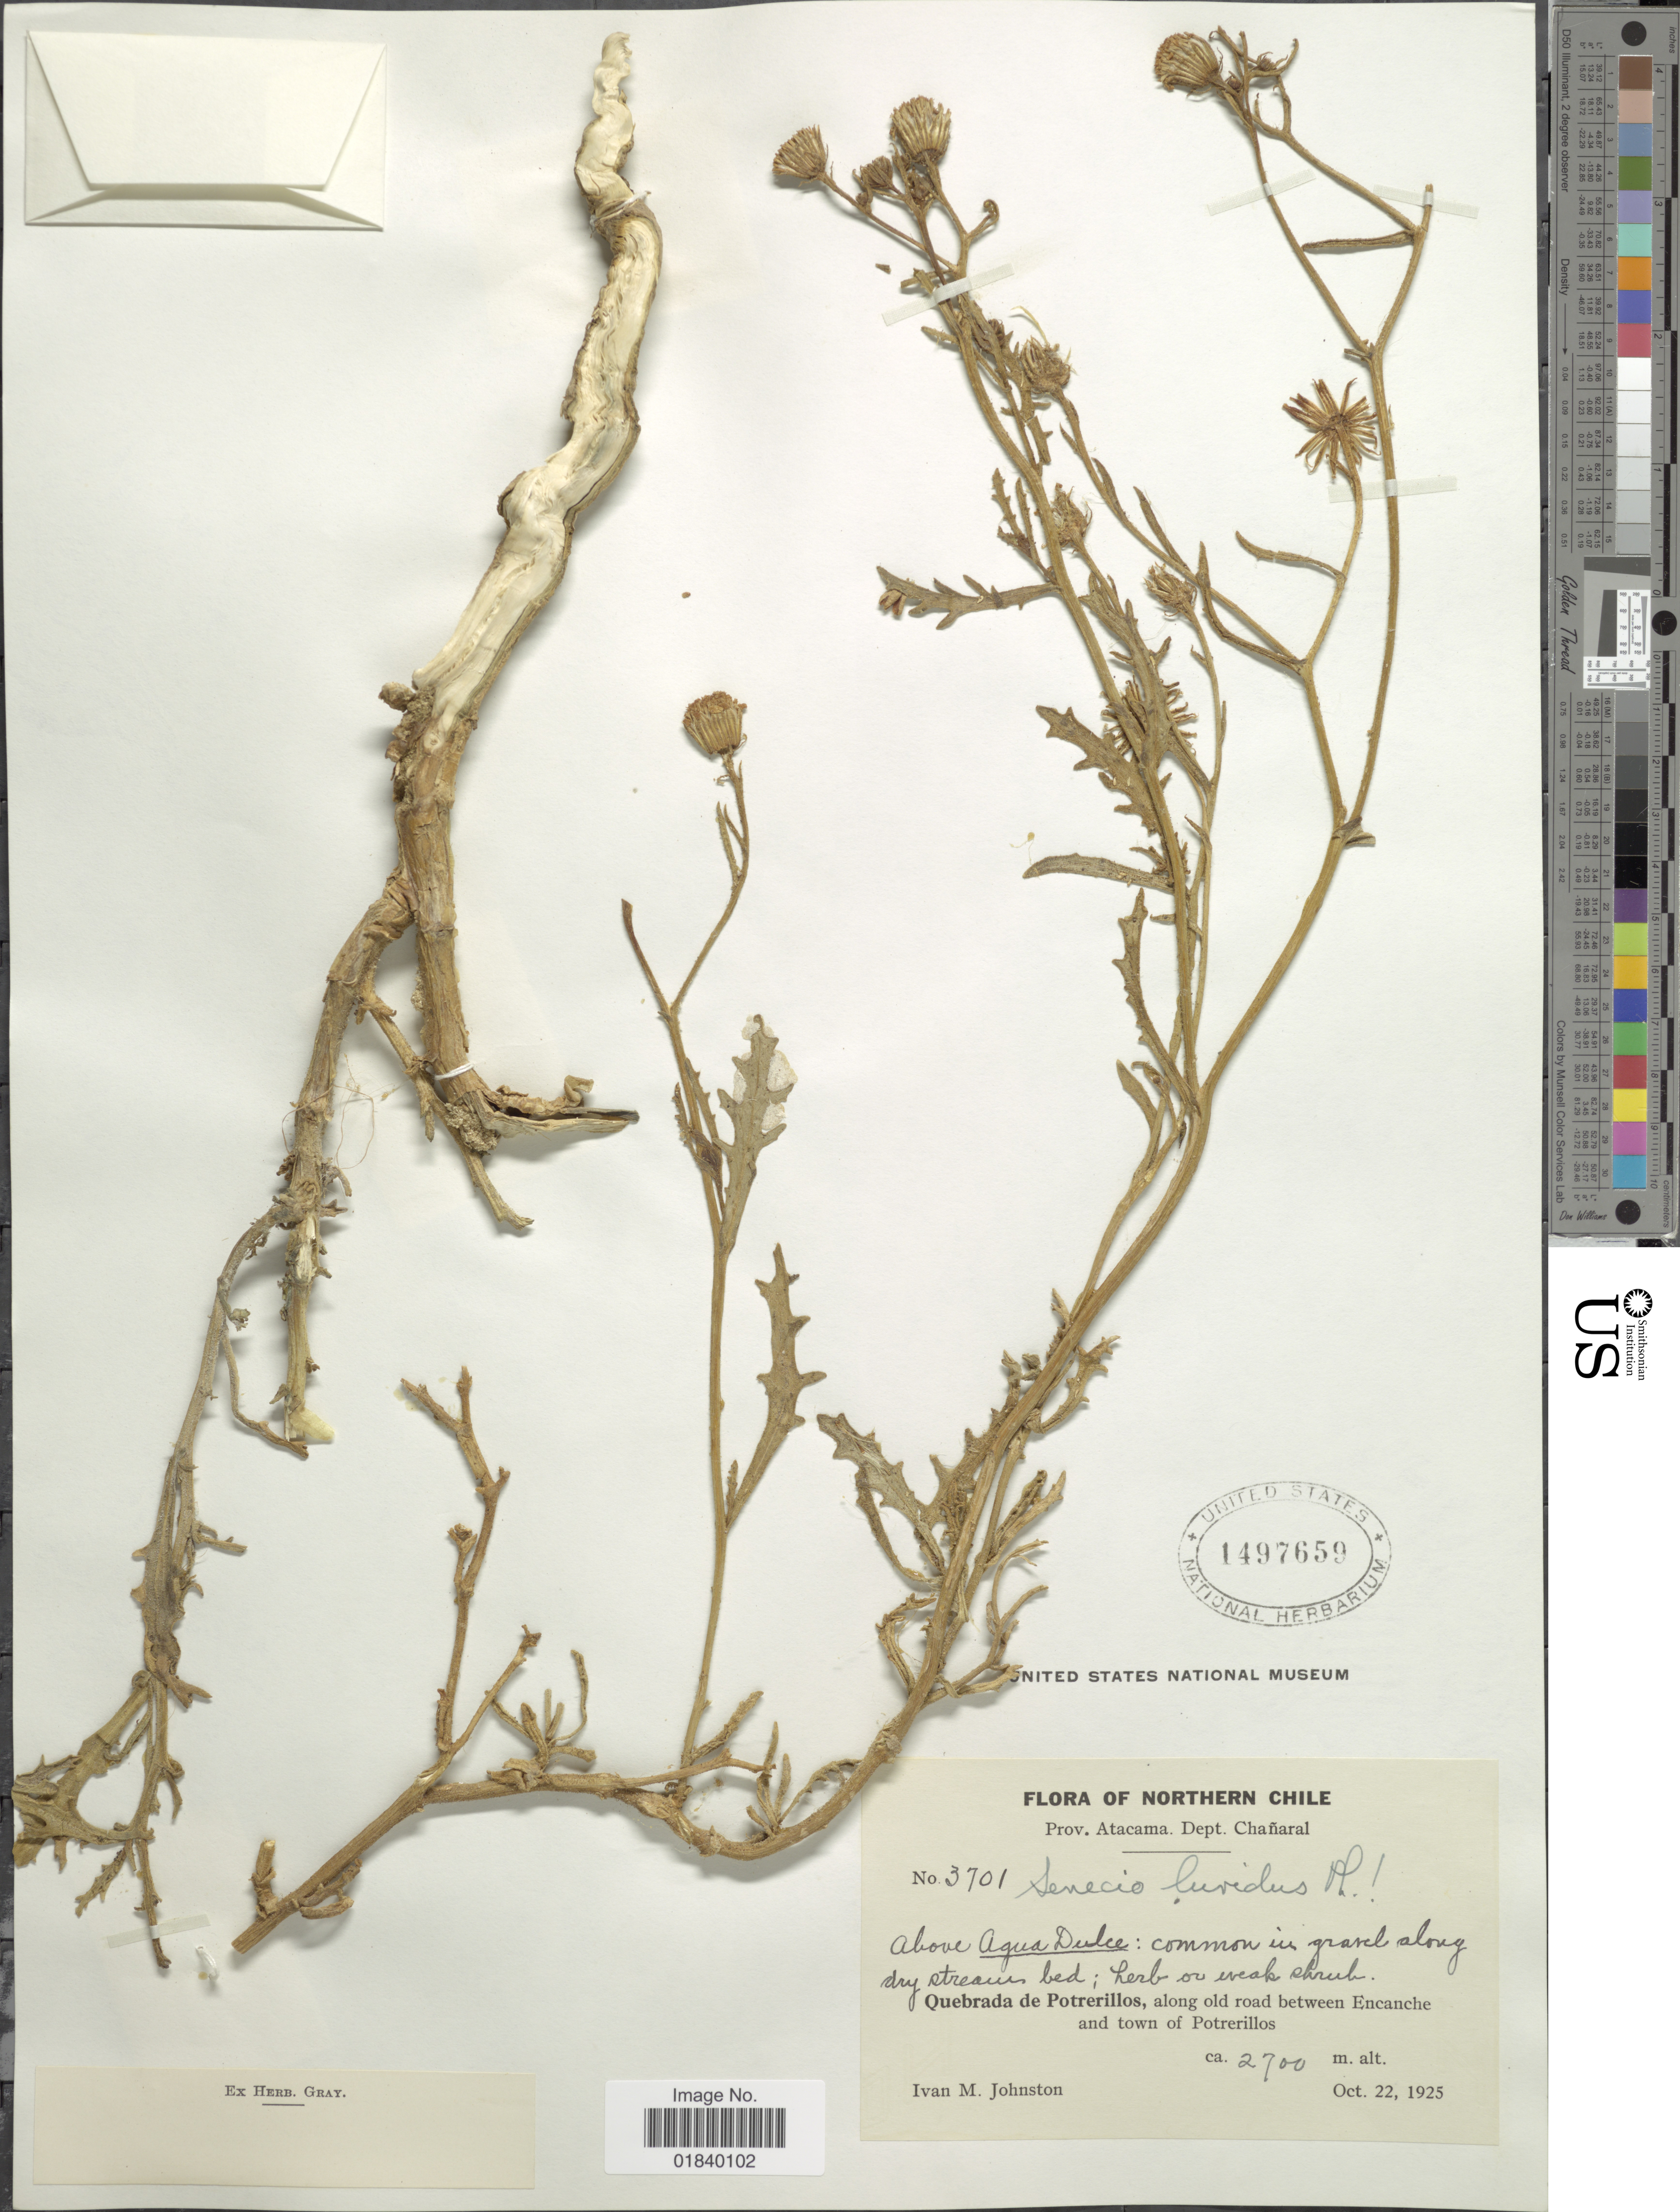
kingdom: Plantae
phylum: Tracheophyta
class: Magnoliopsida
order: Asterales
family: Asteraceae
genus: Senecio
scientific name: Senecio rodolfoi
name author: X.Wu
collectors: I.M. Johnston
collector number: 3701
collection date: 1925-10-22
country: Chile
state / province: Atacama (III)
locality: Northern Chile. Prov. Atacama. Dept. Chanaral. Quebrada de Potrerillos, along old road between Encanche and town of Potrerillos.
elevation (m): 2700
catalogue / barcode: US 1497659